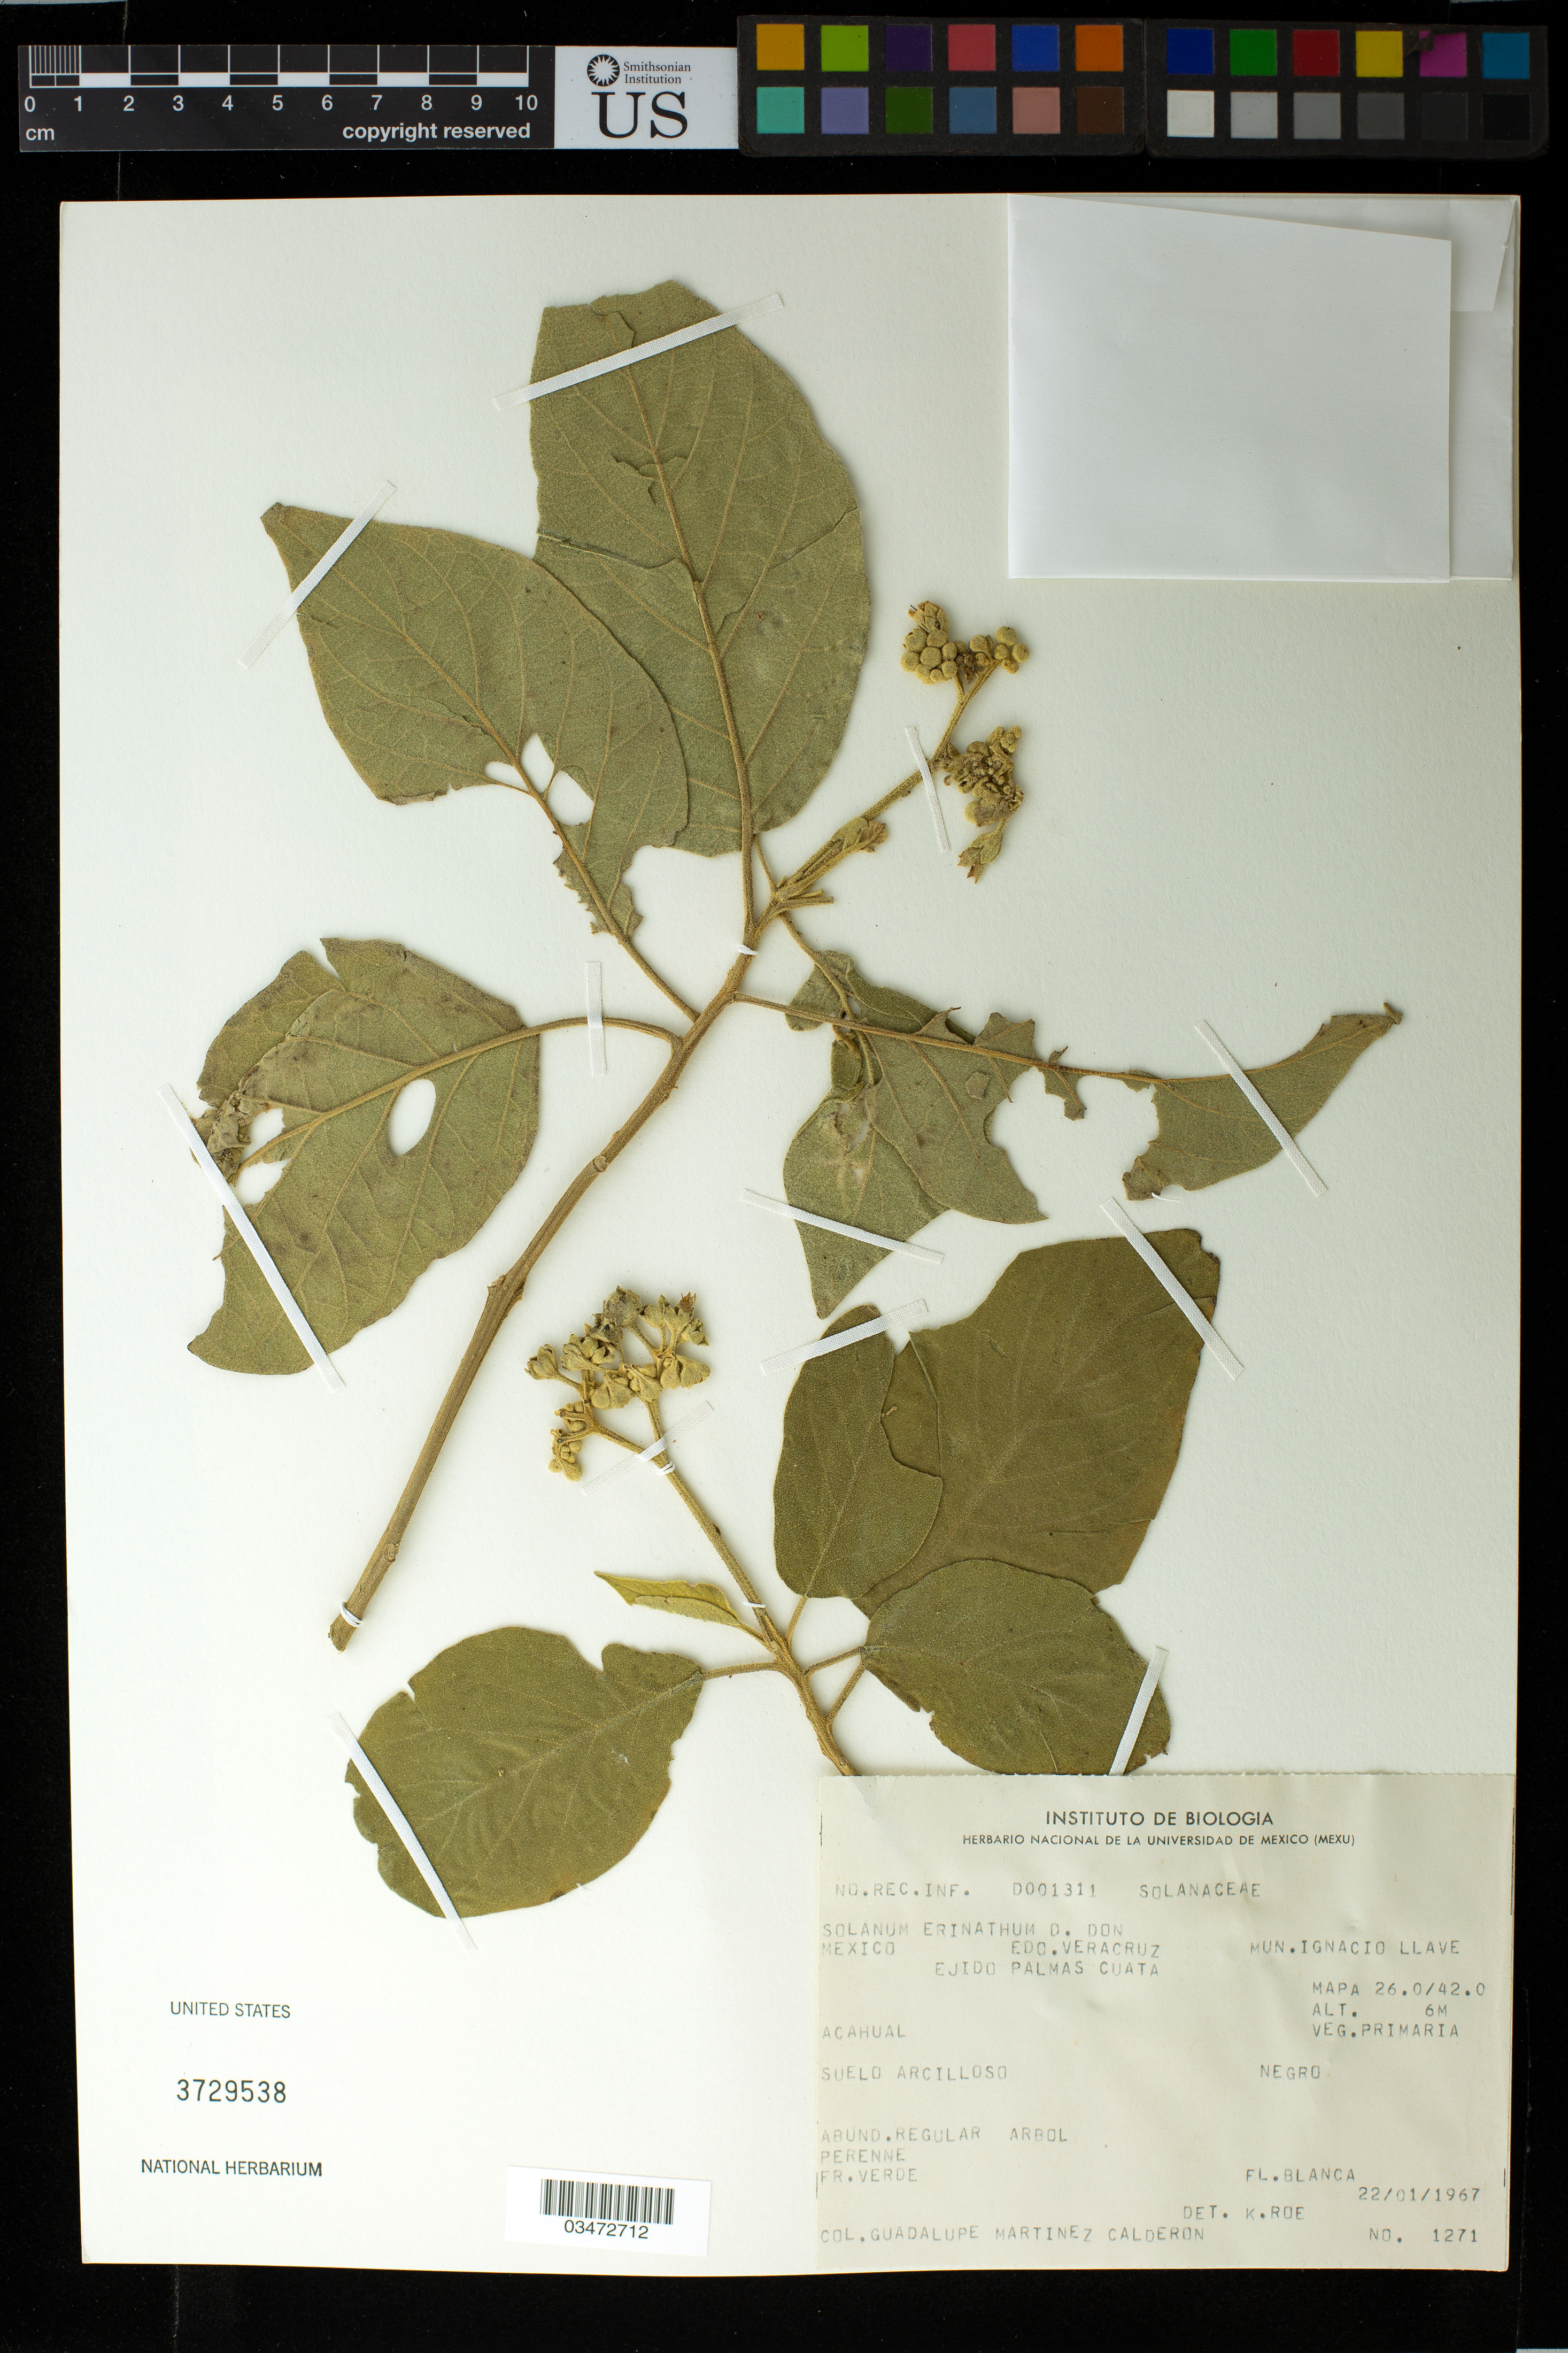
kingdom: Plantae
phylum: Tracheophyta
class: Magnoliopsida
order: Solanales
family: Solanaceae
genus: Solanum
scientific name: Solanum erianthum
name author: D. Don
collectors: G. Martinez-C.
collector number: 1271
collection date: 1967-01-22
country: Mexico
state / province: Veracruz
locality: Edo. Veracruz. Ejido Palmas Cuata, Ignacio de La Llave. Mapa 26.0 / 42.0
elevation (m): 6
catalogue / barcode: US 3729538